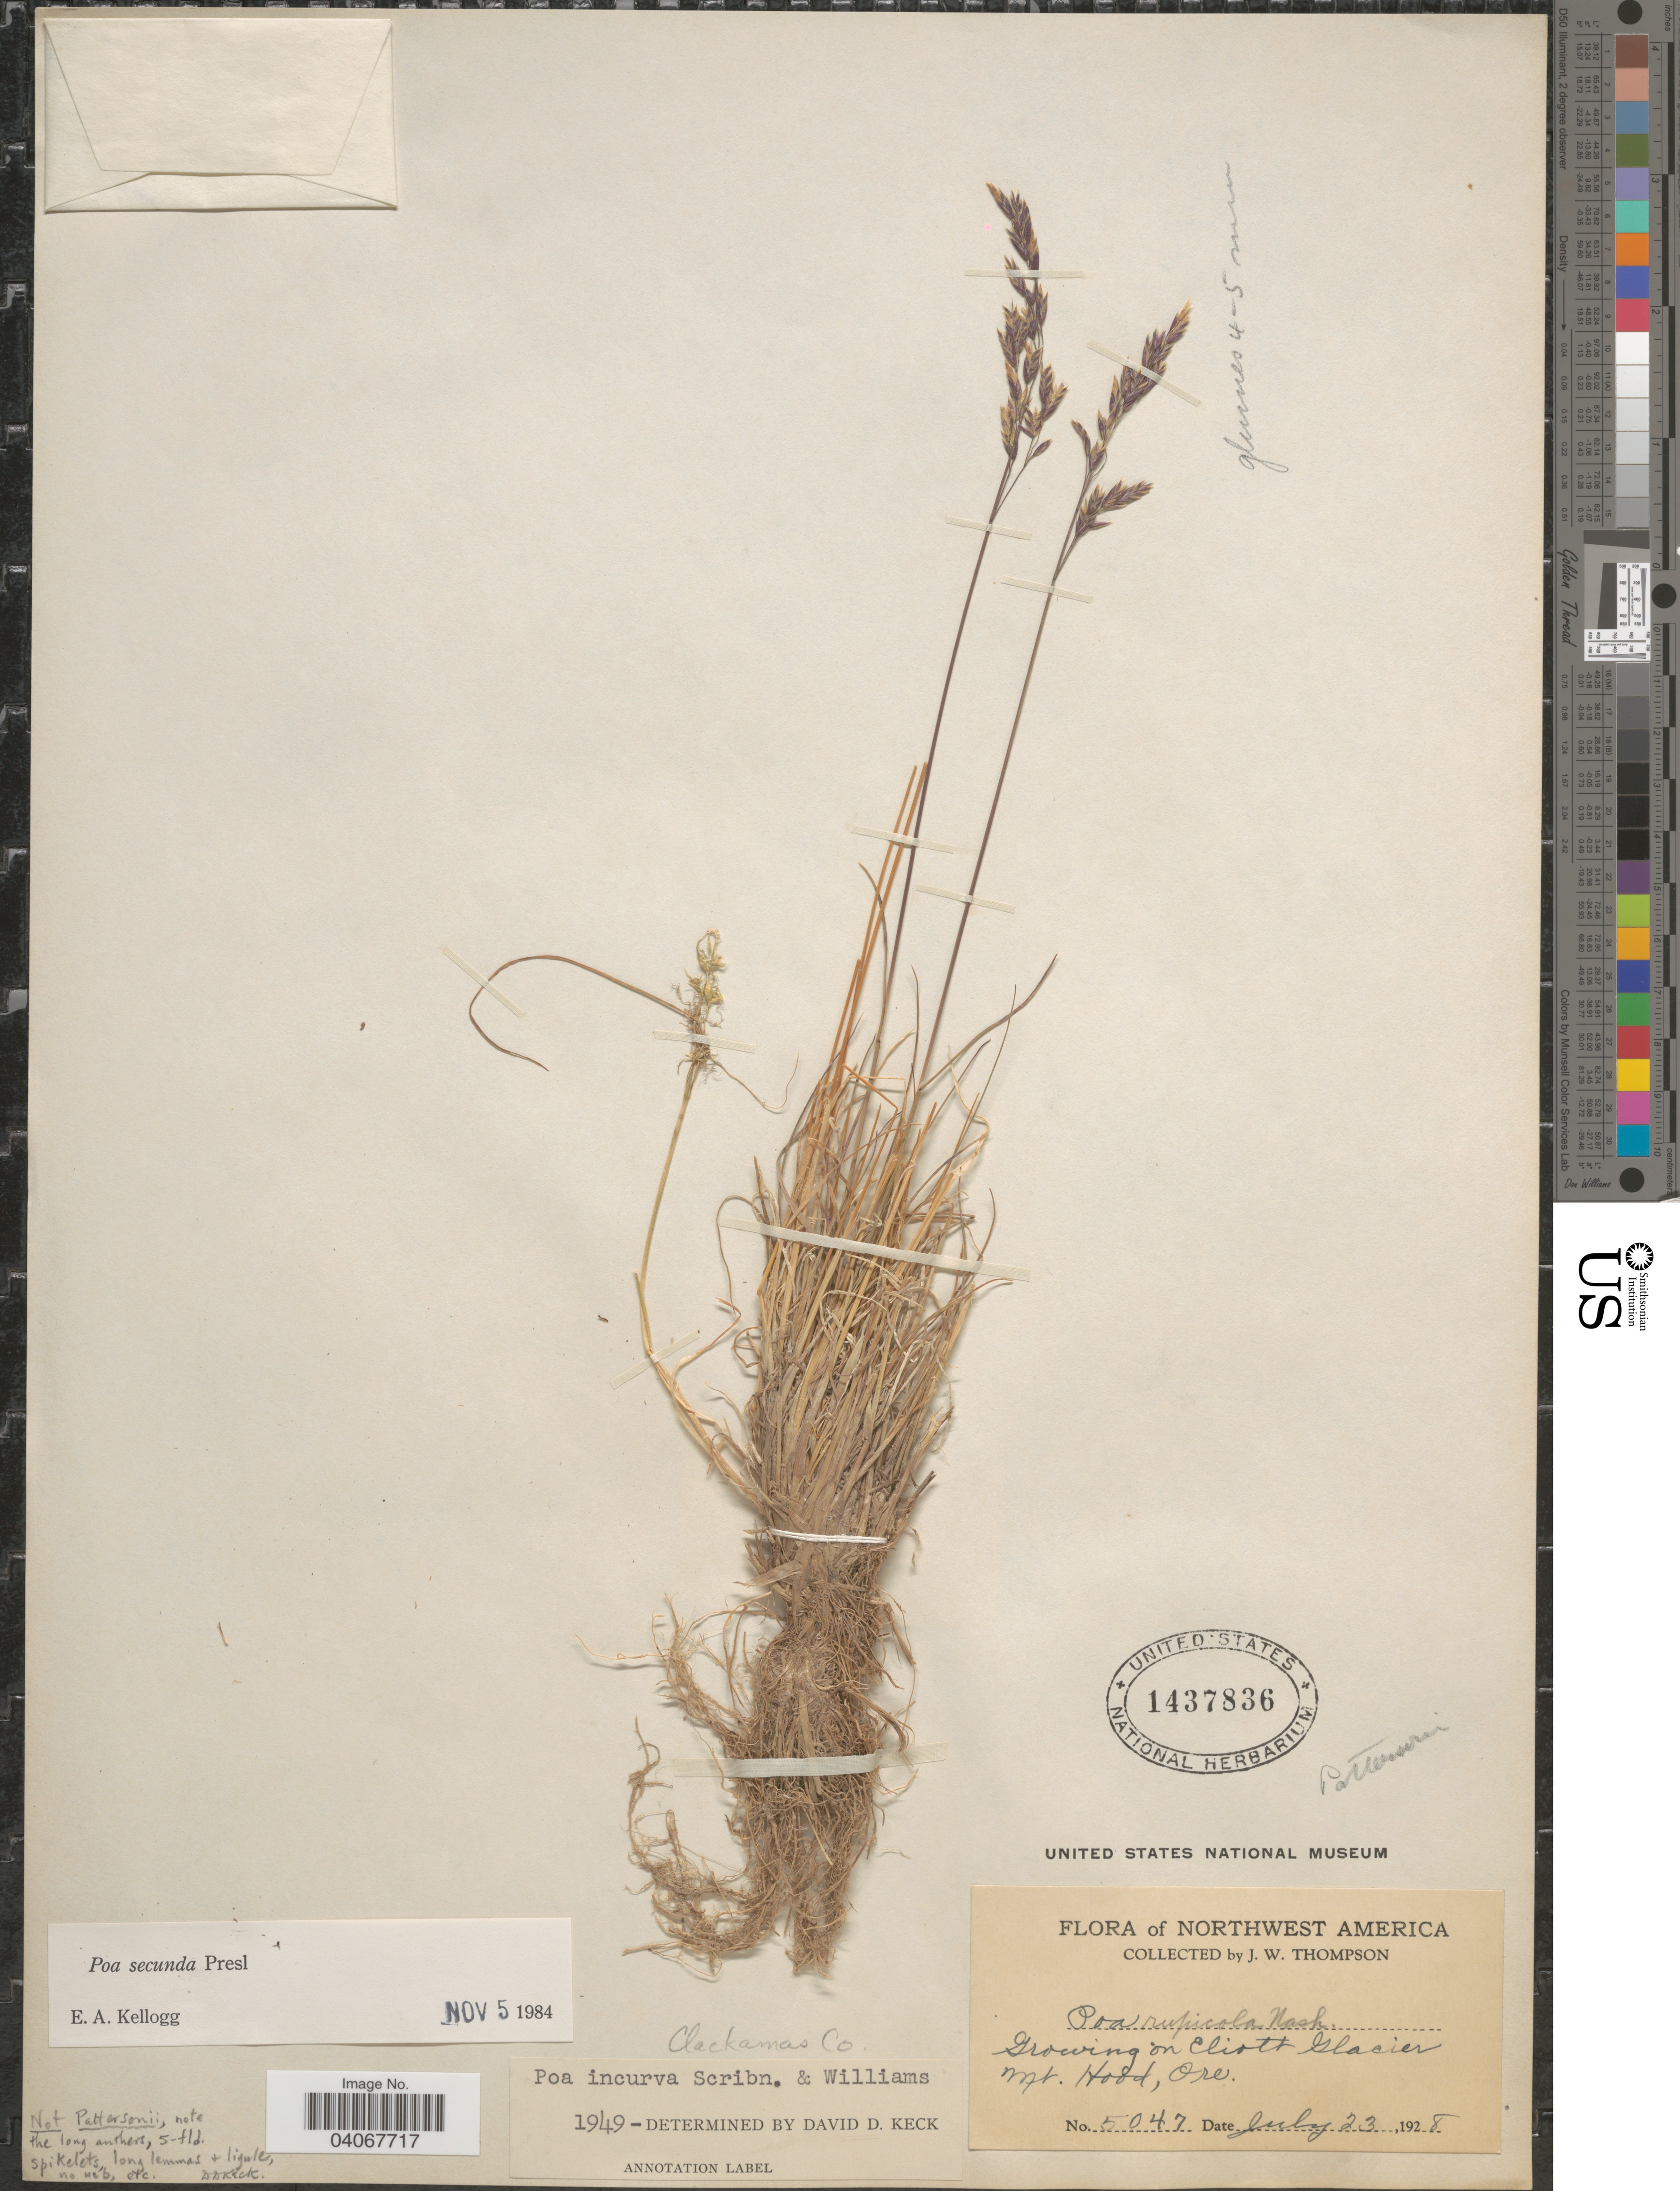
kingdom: Plantae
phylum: Tracheophyta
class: Liliopsida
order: Poales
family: Poaceae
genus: Poa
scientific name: Poa secunda subsp. secunda var. secunda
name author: J. Presl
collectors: J. Thompson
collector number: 5047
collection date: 1928-07-23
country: United States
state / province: Oregon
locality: Northwest America. Growing on Eliott Glacier mt. Hood.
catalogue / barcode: US 1437836